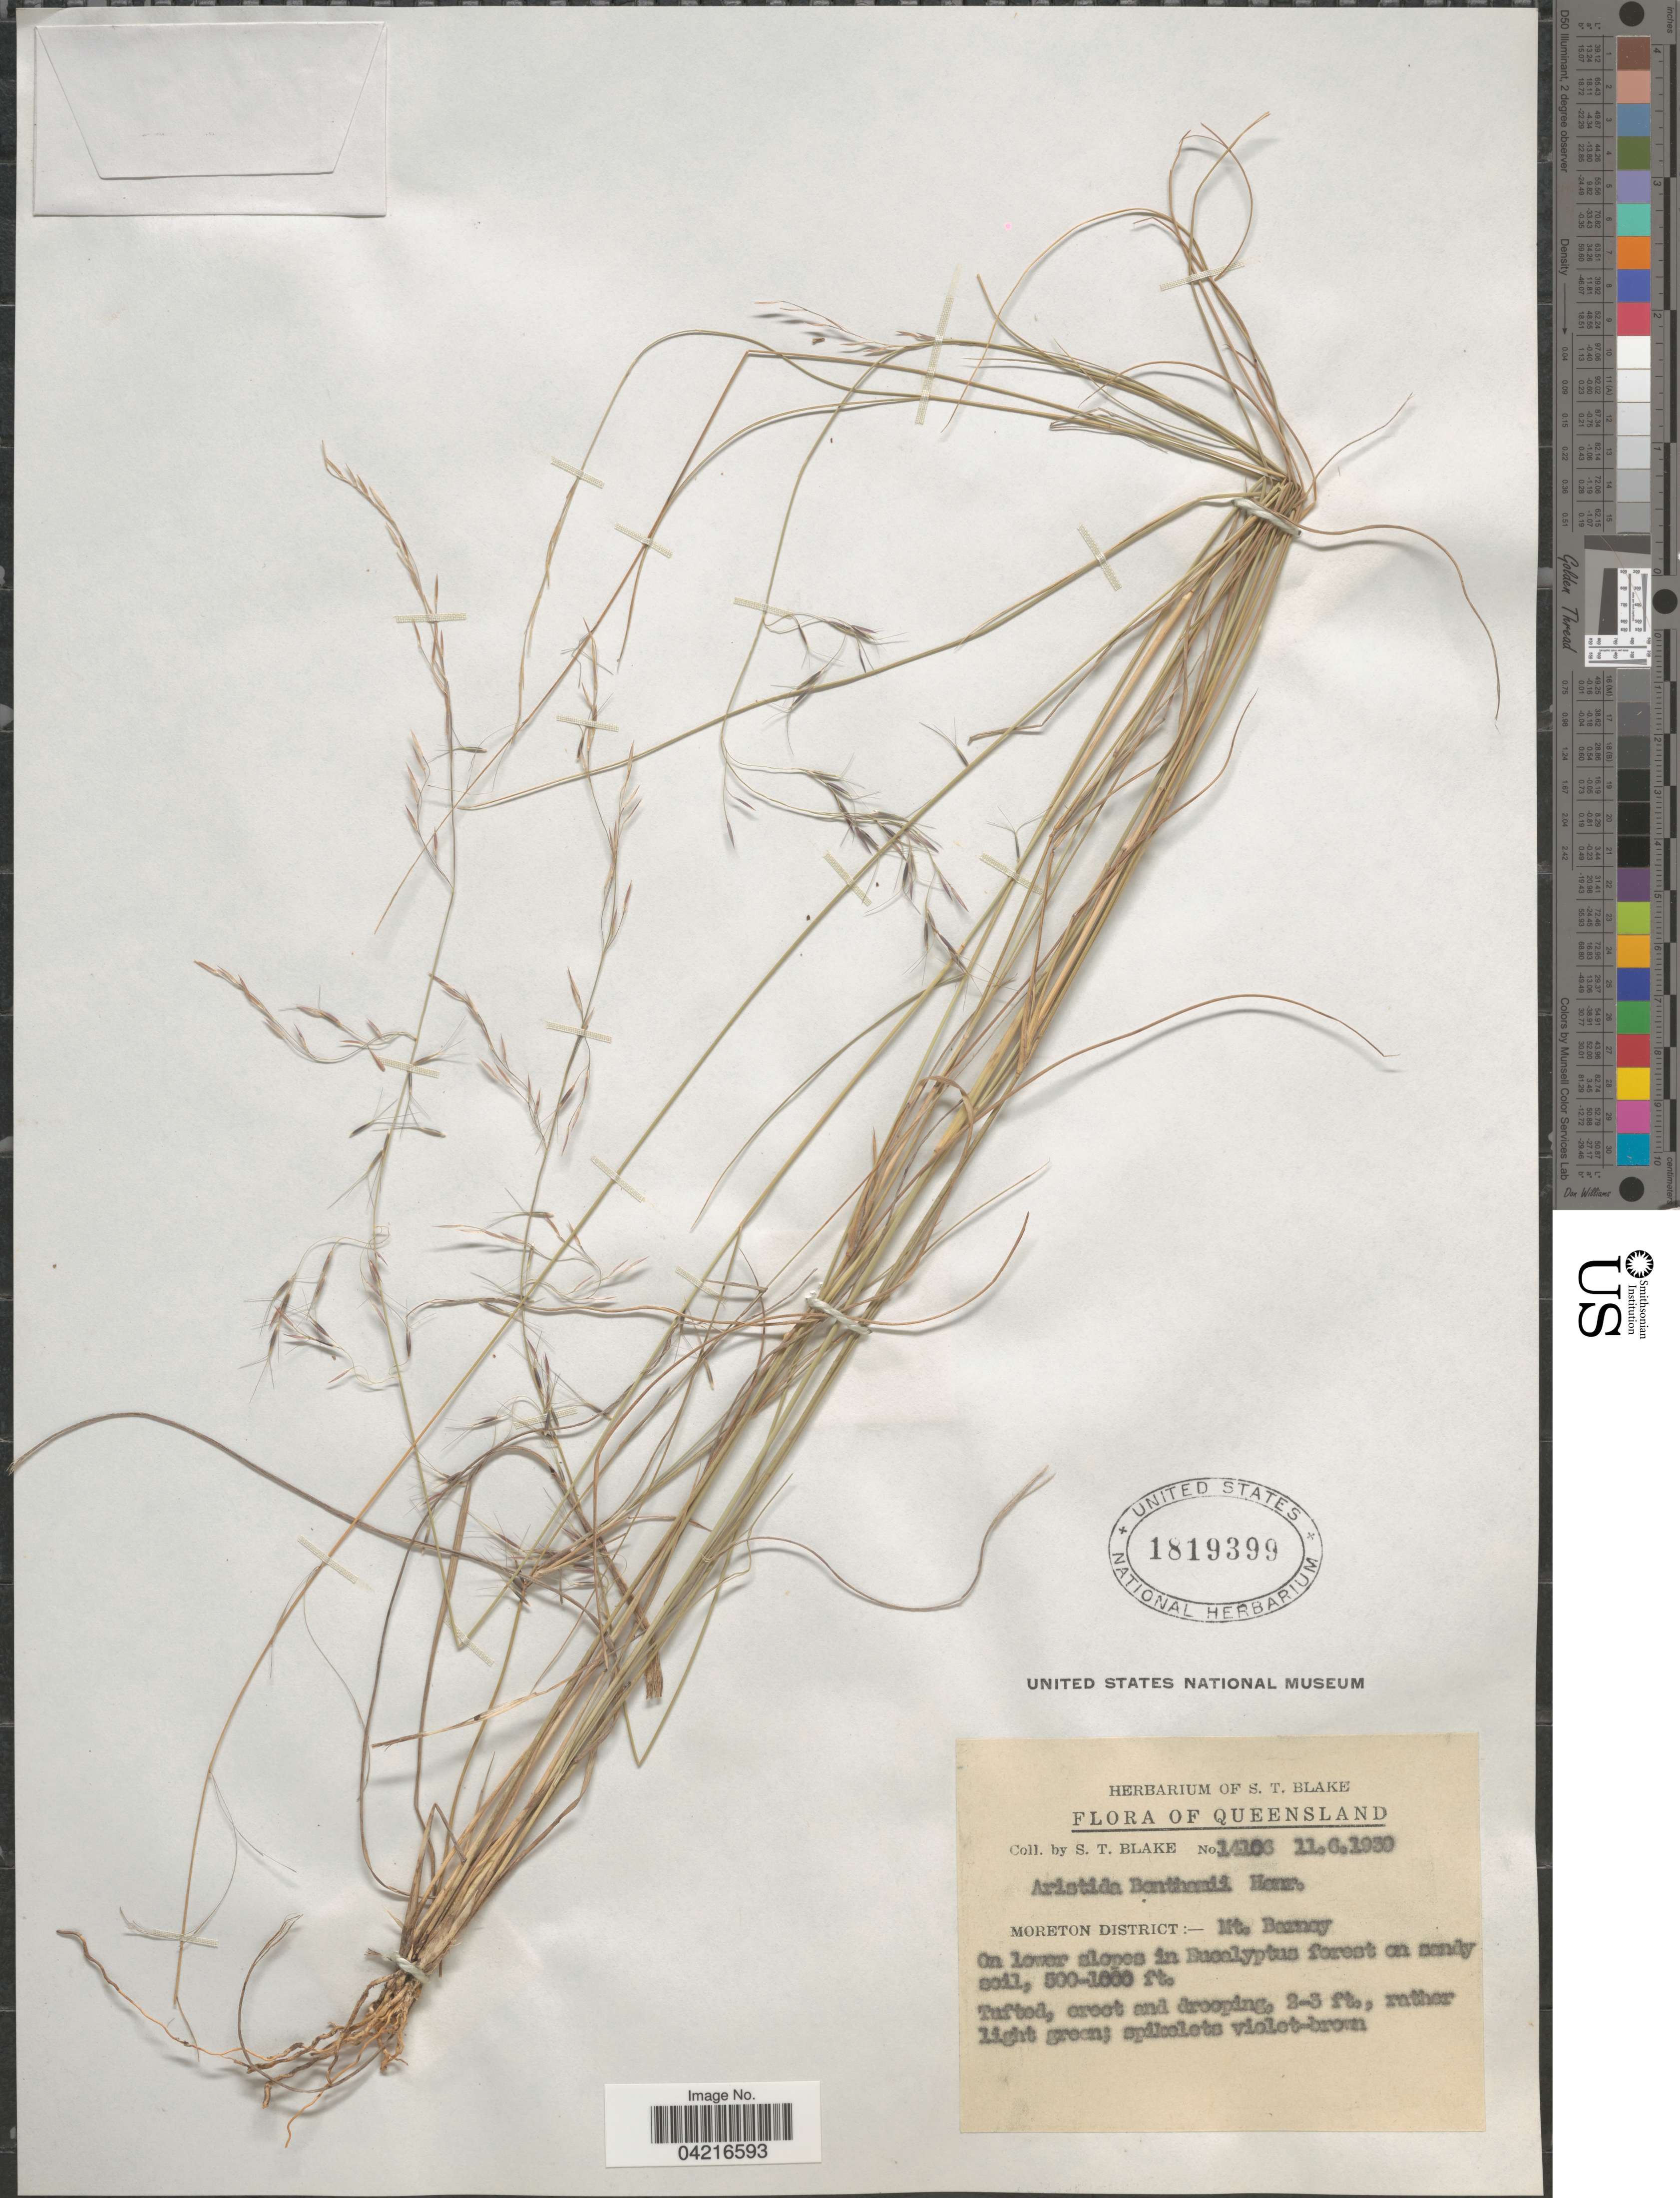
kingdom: Plantae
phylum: Tracheophyta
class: Liliopsida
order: Poales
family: Poaceae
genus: Aristida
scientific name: Aristida benthamii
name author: Henr.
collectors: S. T. Blake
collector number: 14106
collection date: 1939-06-11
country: Australia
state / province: Queensland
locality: Moreton District: - Mt. Berney.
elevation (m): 152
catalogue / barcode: US 1819399